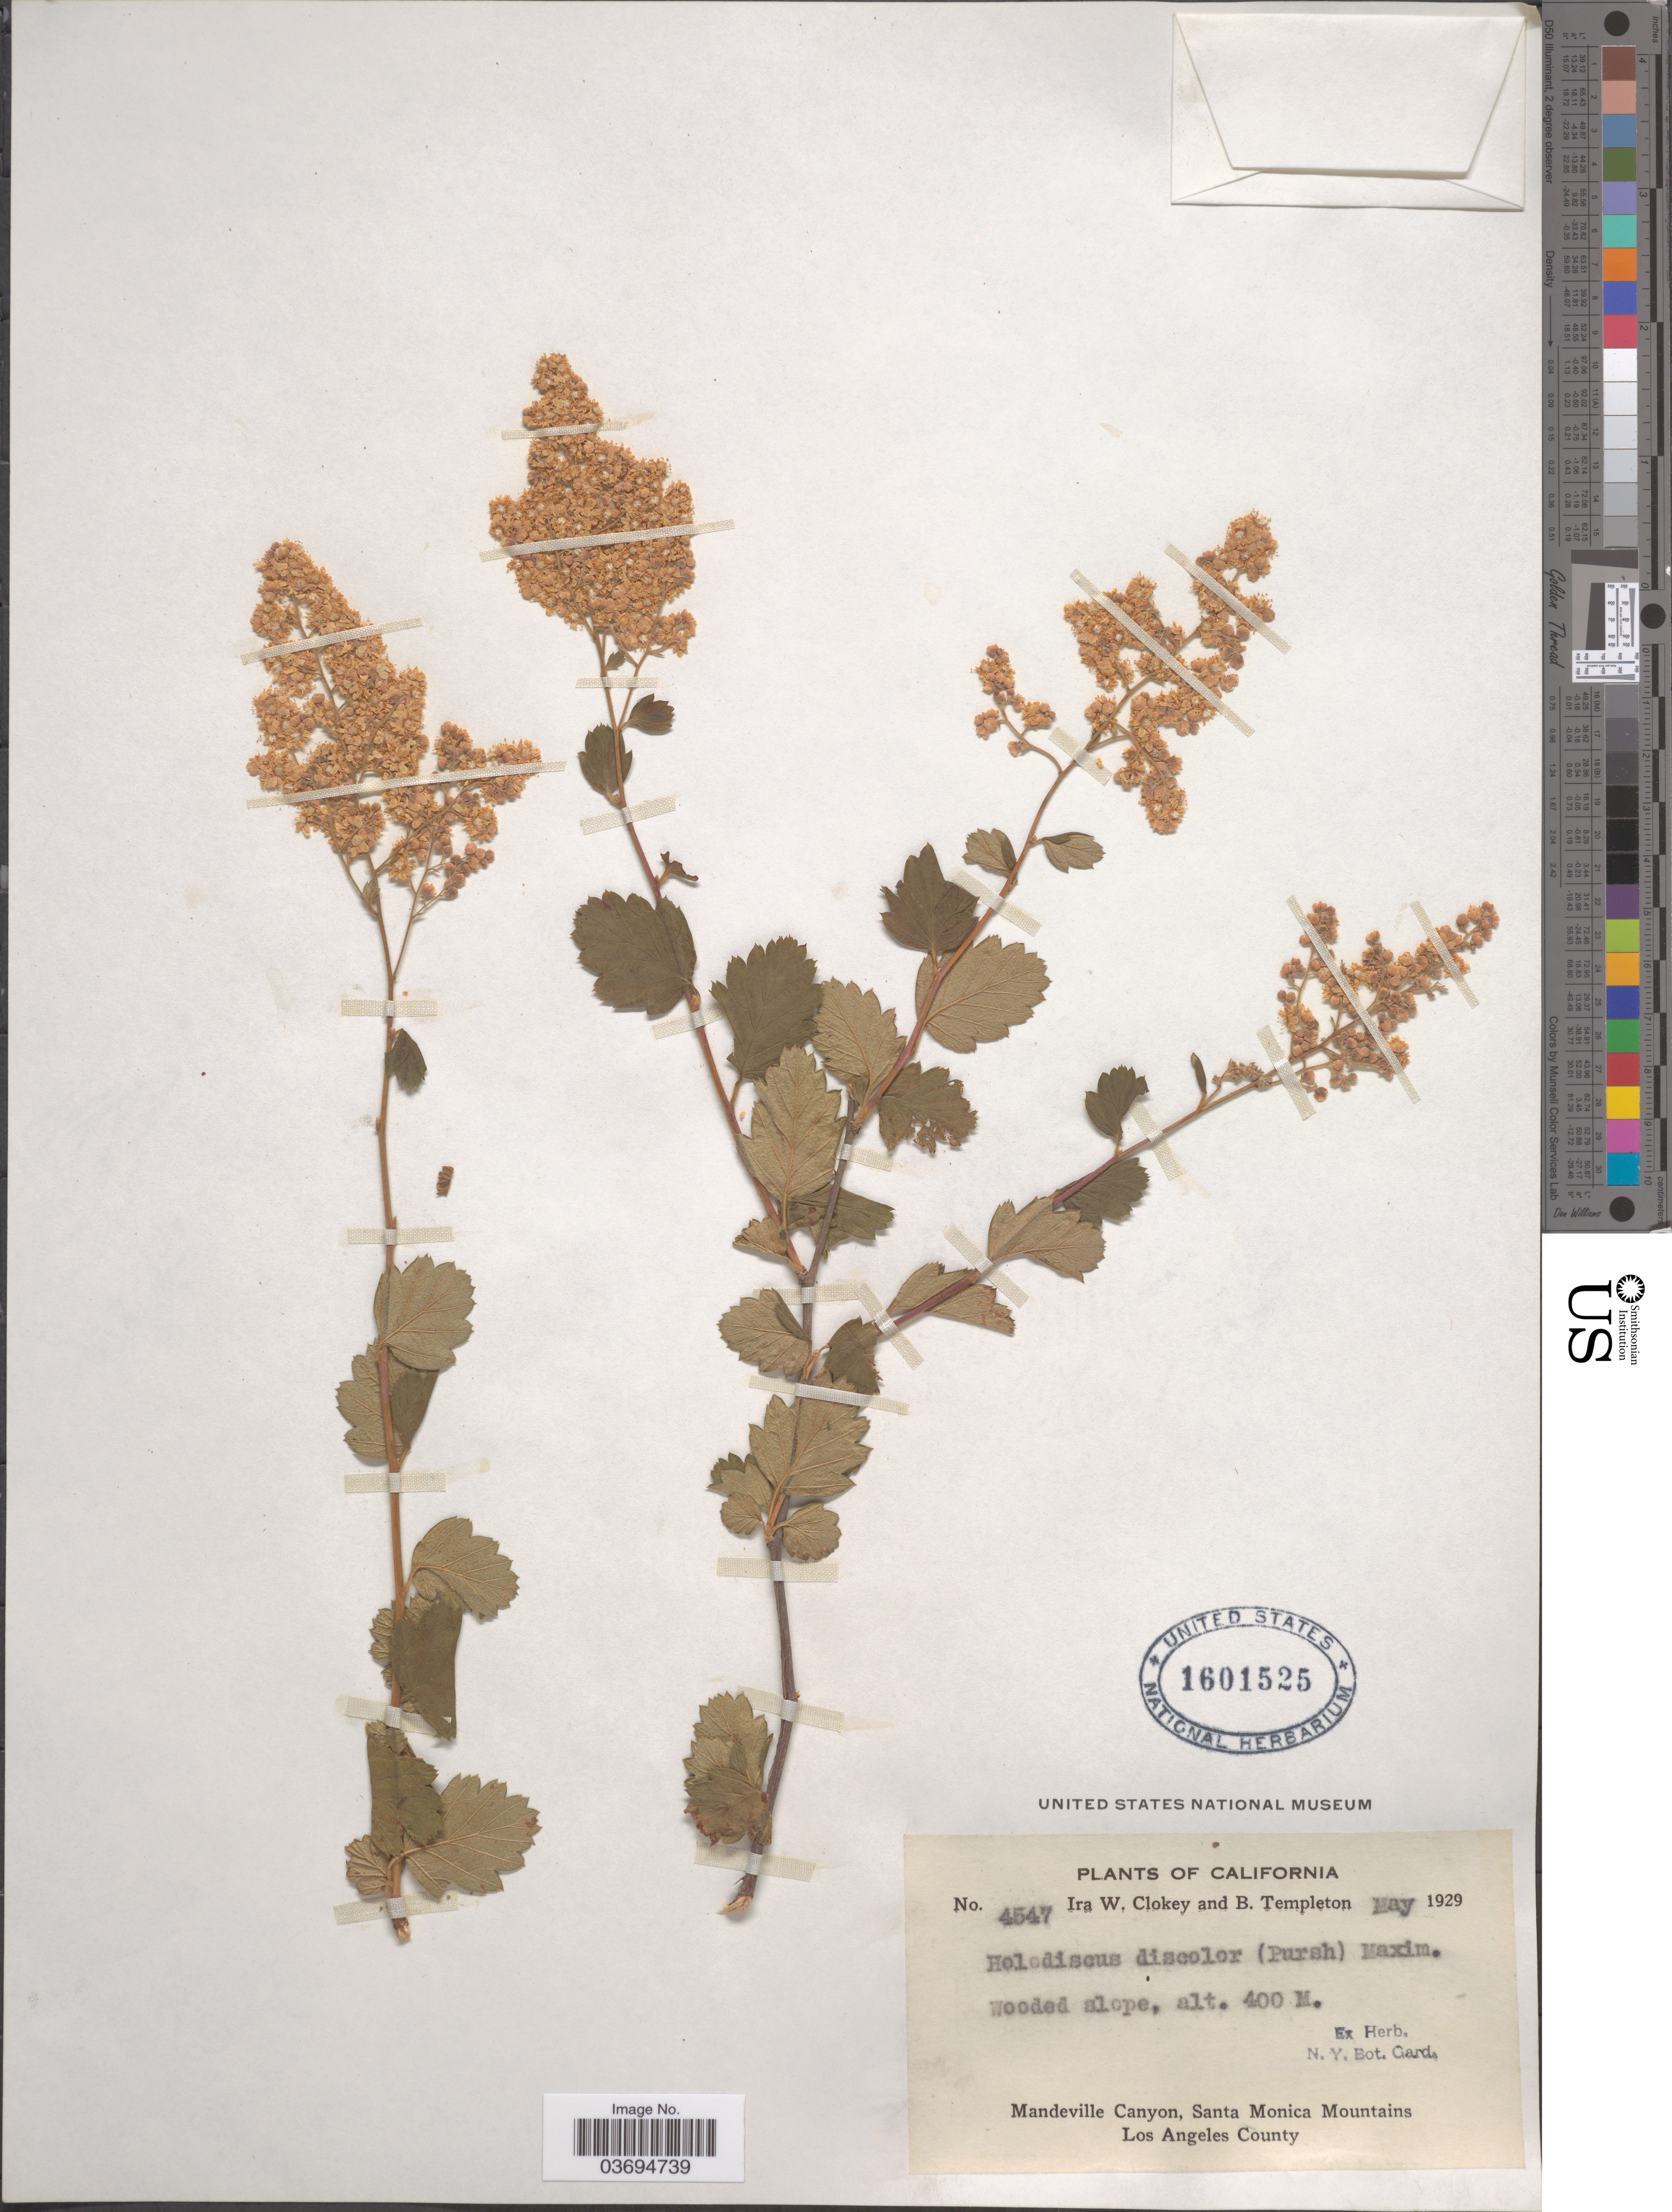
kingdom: Plantae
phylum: Tracheophyta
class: Magnoliopsida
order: Rosales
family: Rosaceae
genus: Holodiscus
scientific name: Holodiscus discolor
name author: (Pursh) Maxim.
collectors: I. W. Clokey & B. Templeton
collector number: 4547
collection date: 1929-05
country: United States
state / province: California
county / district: Los Angeles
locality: Mandeville Canyon, Santa Monica Mountains. Los Angeles County.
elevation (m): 400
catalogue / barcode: US 1601525